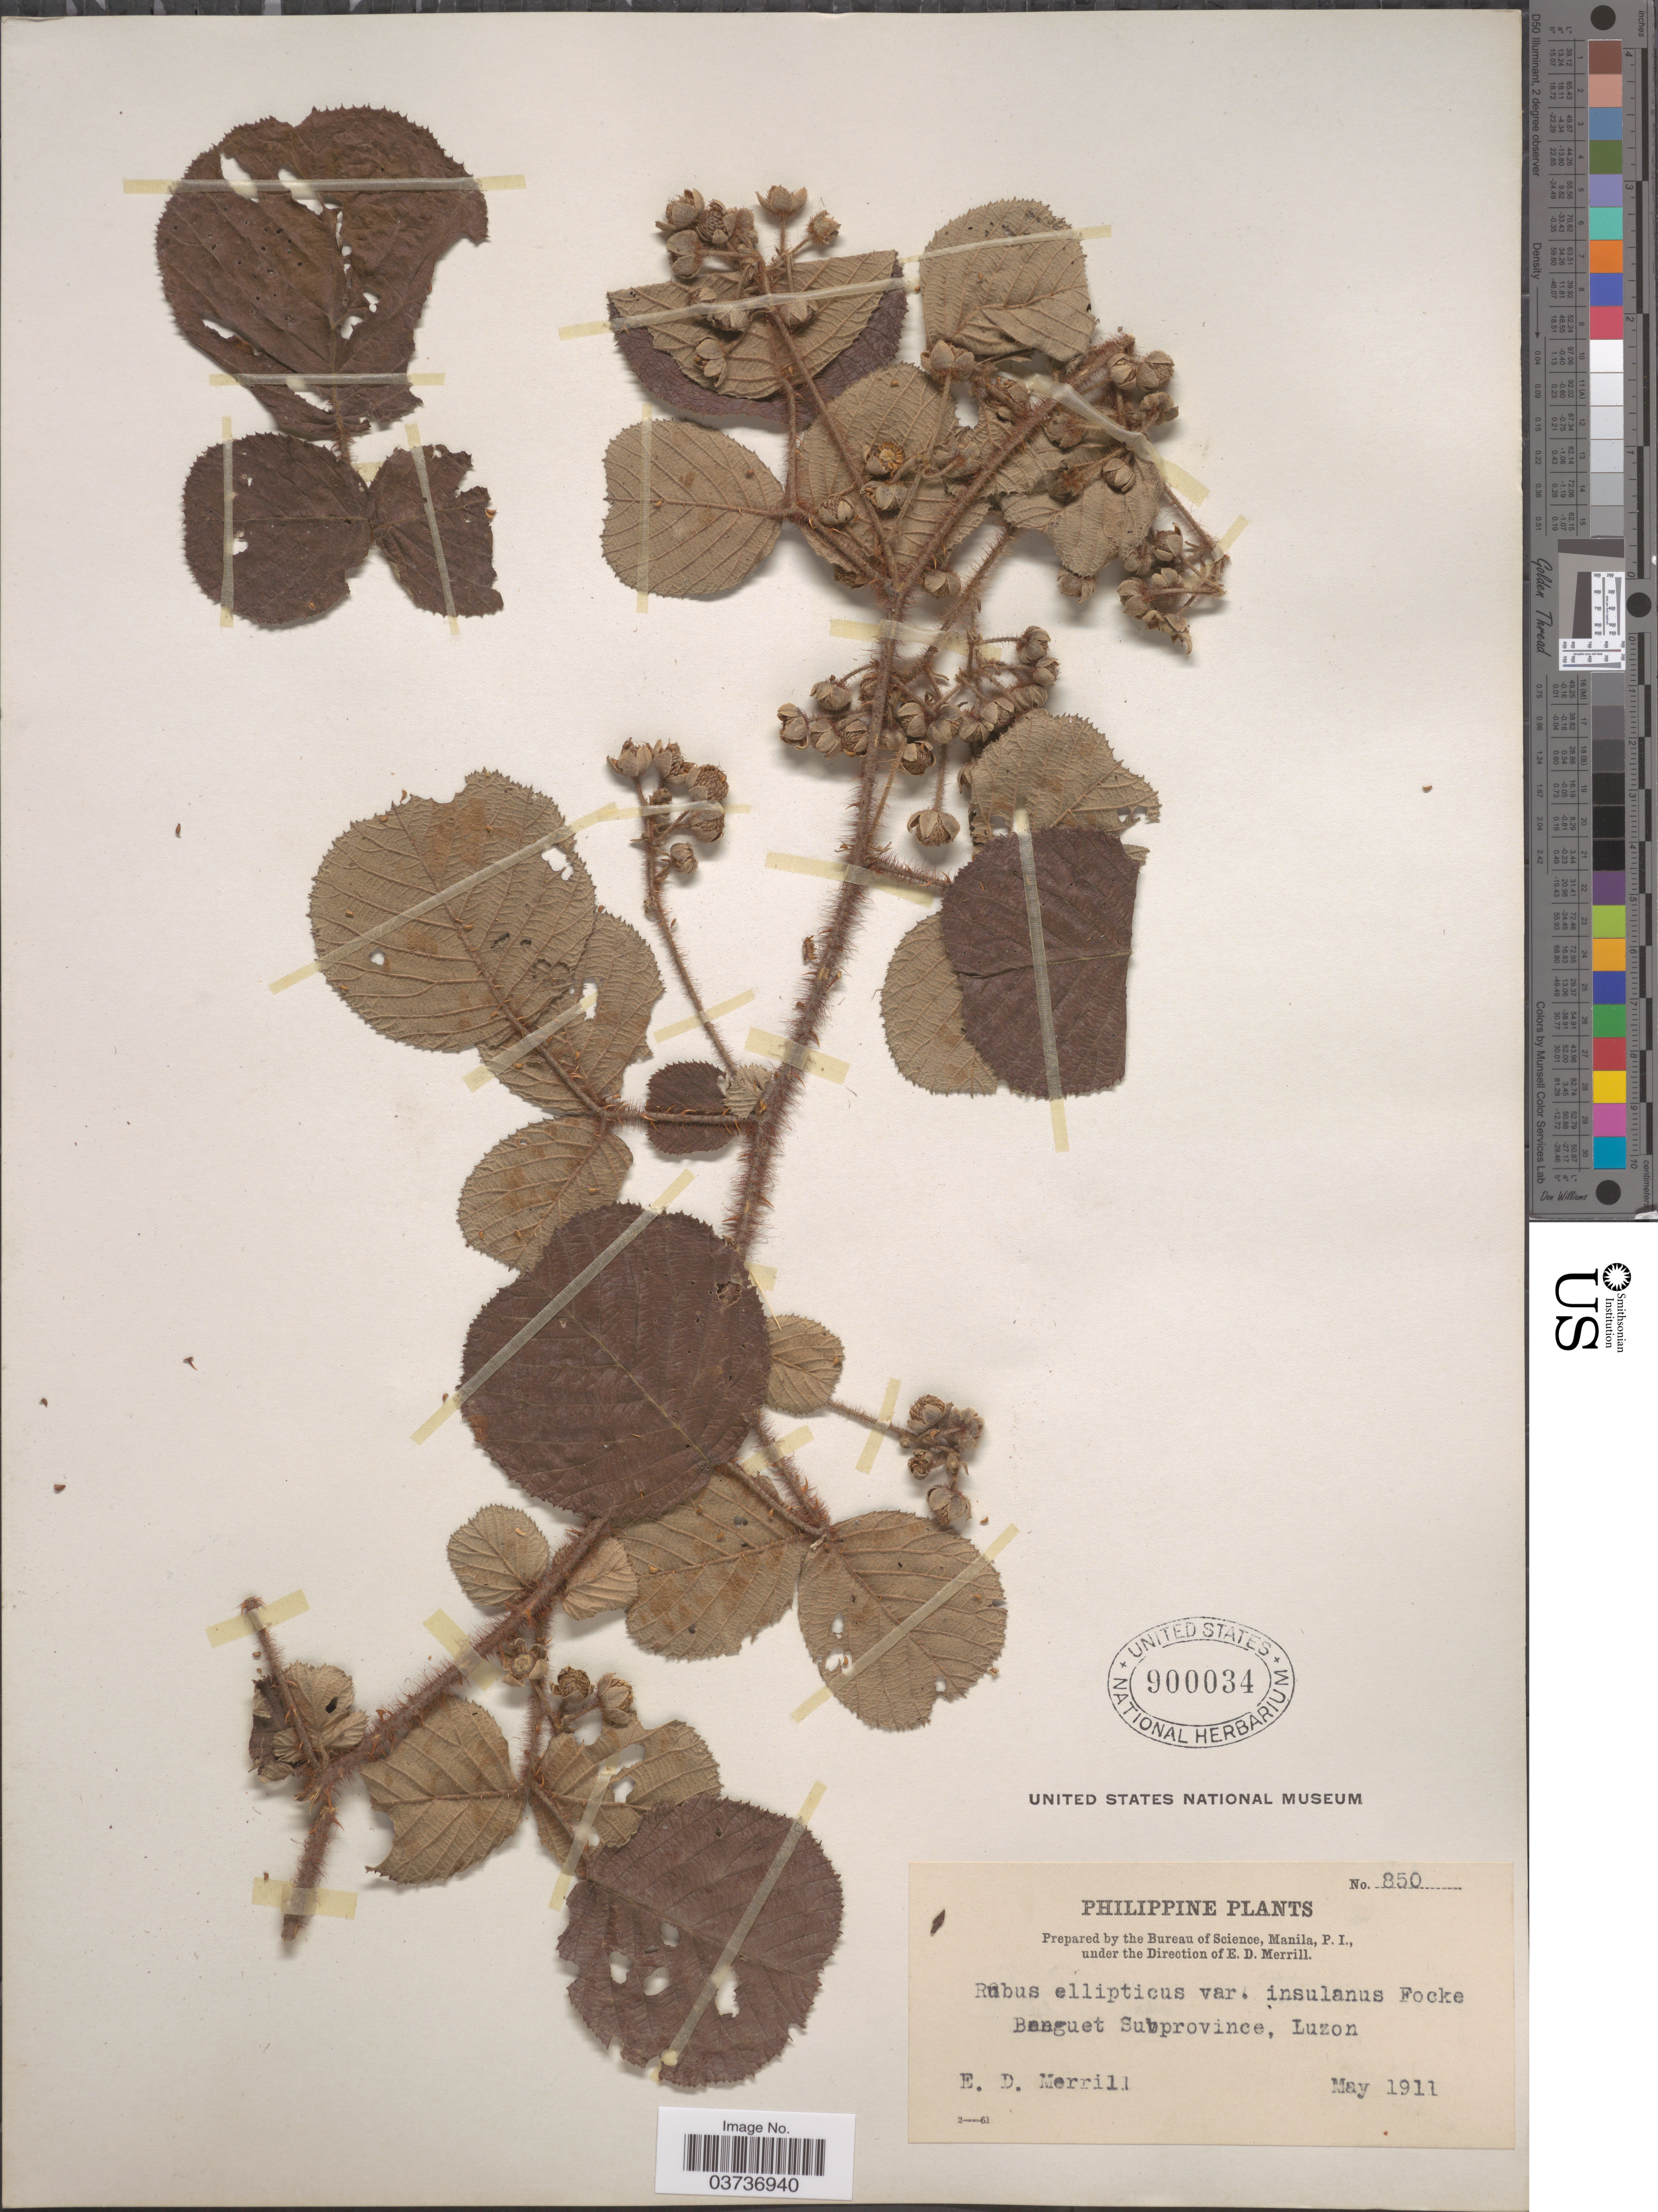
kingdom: Plantae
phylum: Tracheophyta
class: Magnoliopsida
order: Rosales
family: Rosaceae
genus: Rubus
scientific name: Rubus ellipticus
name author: Sm.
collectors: E. D. Merrill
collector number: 850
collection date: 1911-05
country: Philippines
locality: Benguet Subprovince, Luzon.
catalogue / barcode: US 900034